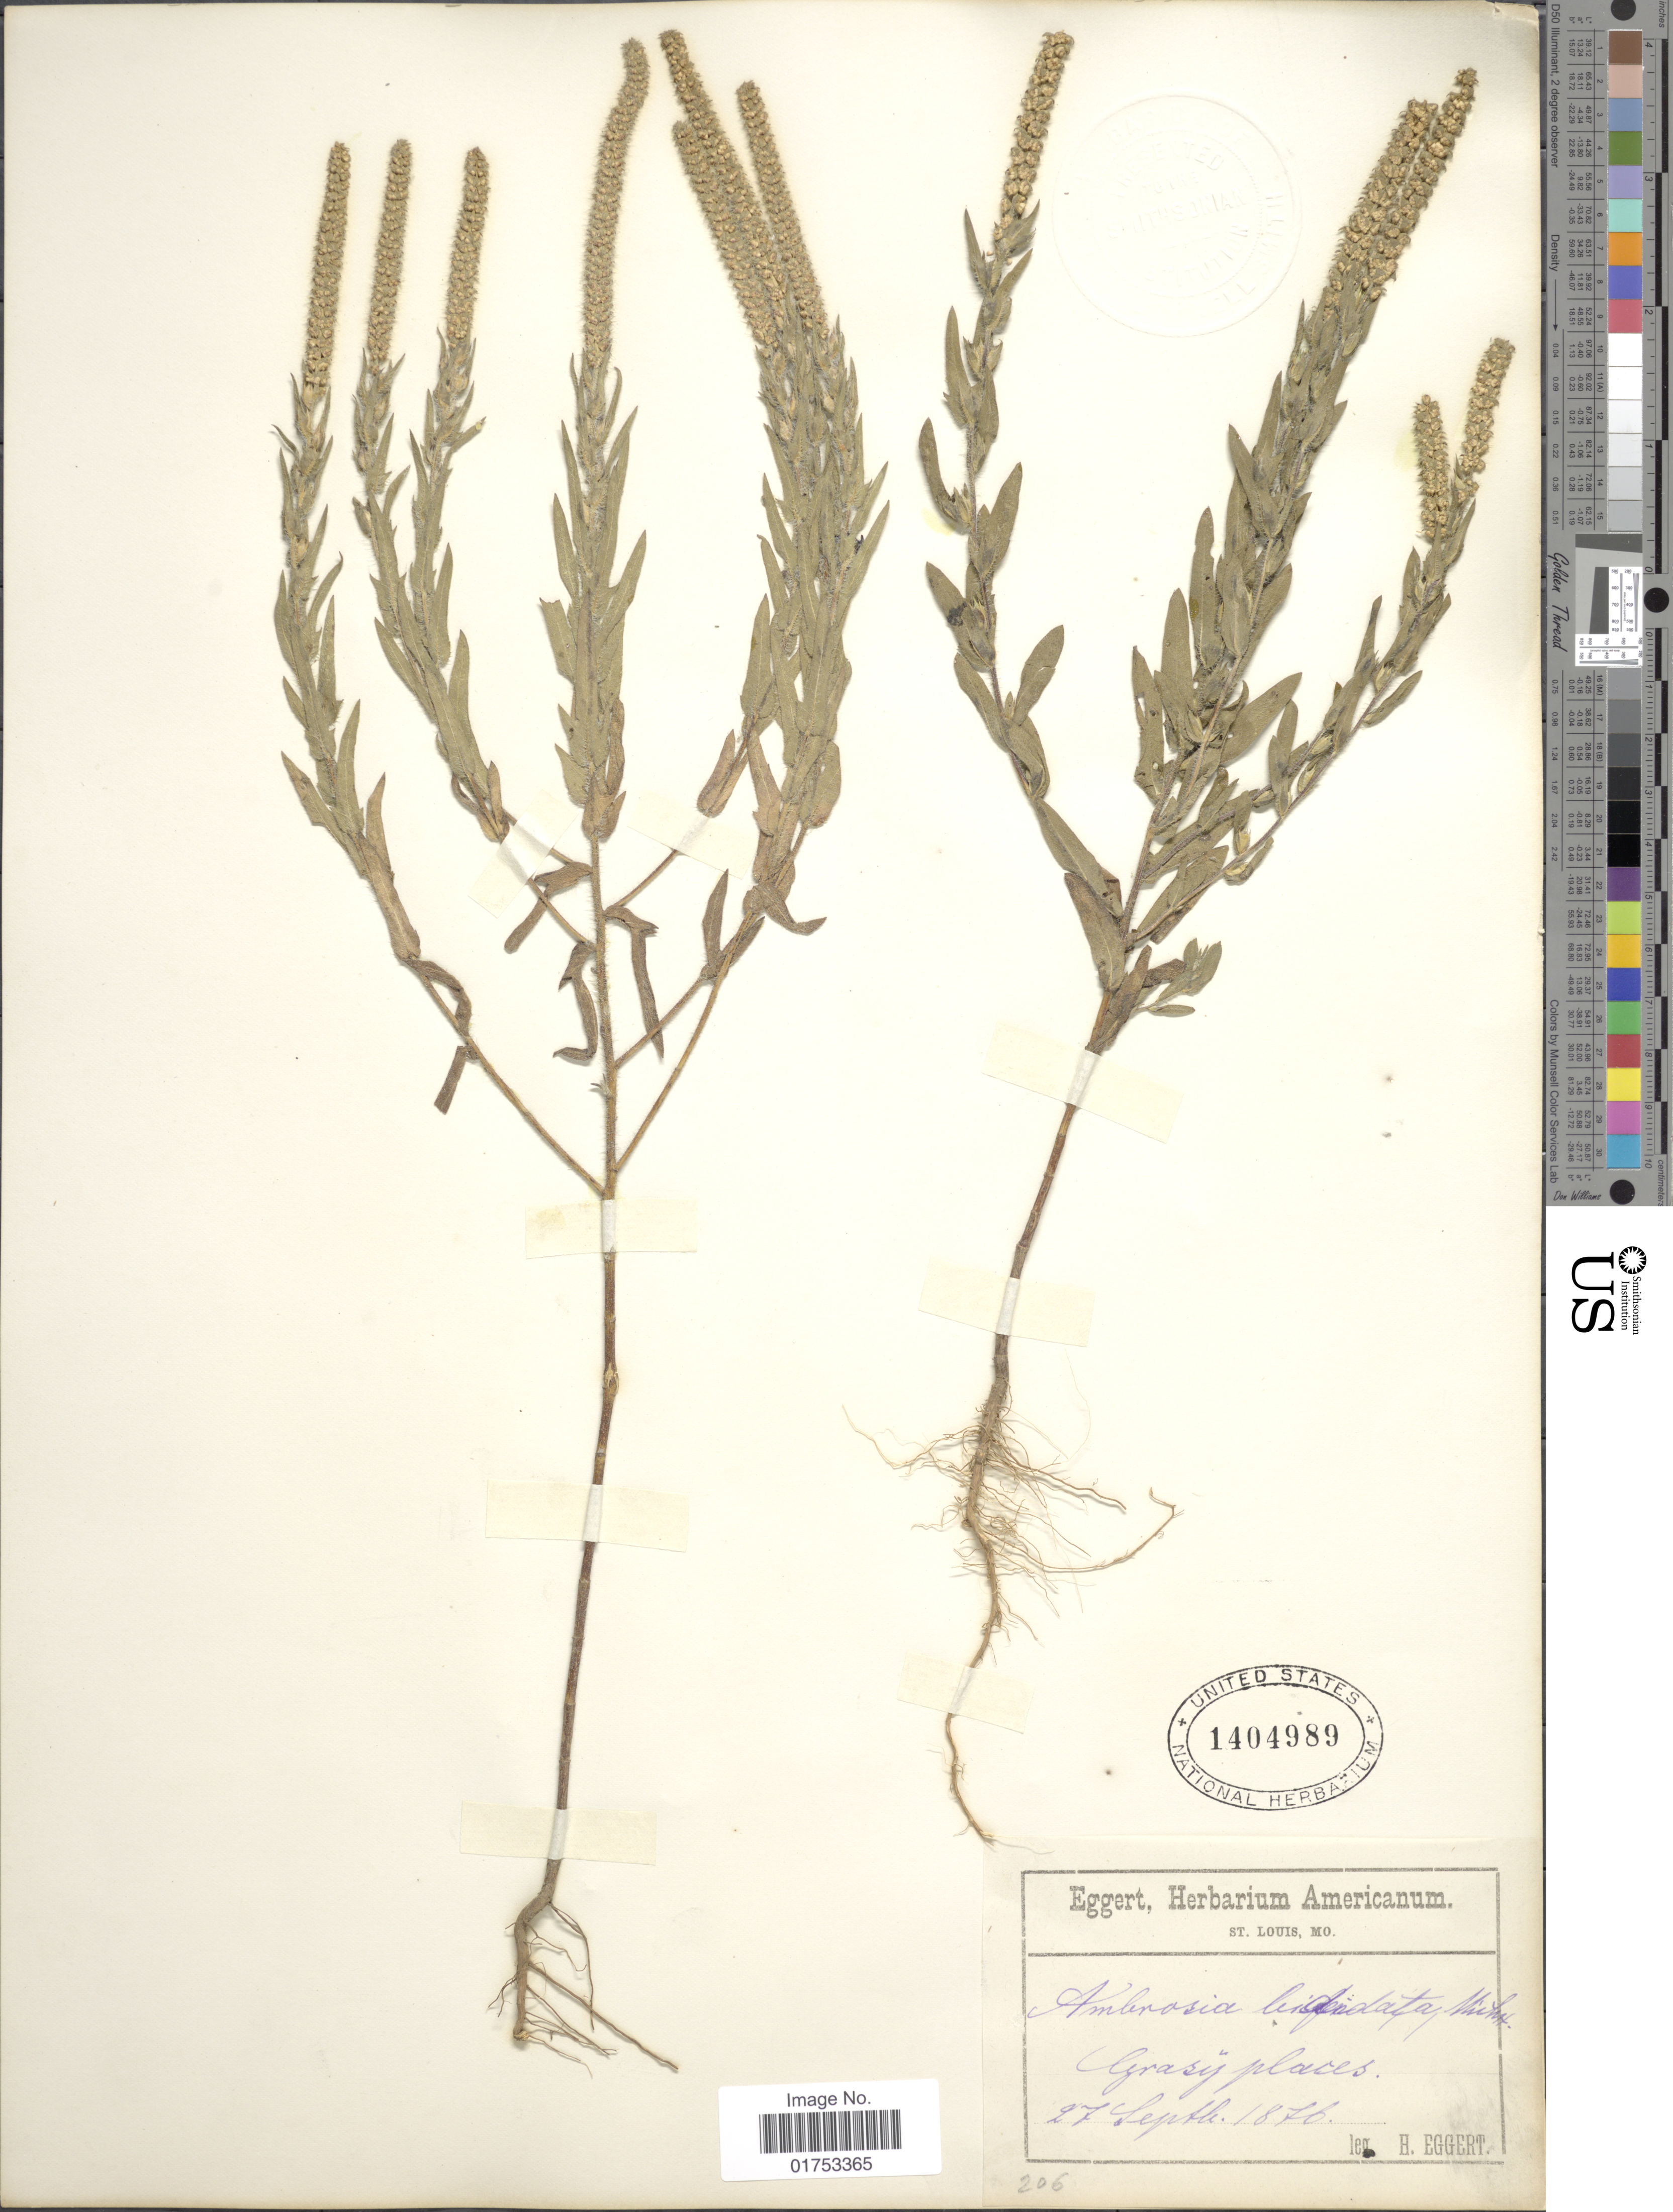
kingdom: Plantae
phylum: Tracheophyta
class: Magnoliopsida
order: Asterales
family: Asteraceae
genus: Ambrosia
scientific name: Ambrosia bidentata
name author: Michx.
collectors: H. Eggert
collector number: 206?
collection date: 1876-09-27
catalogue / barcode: US 1404989